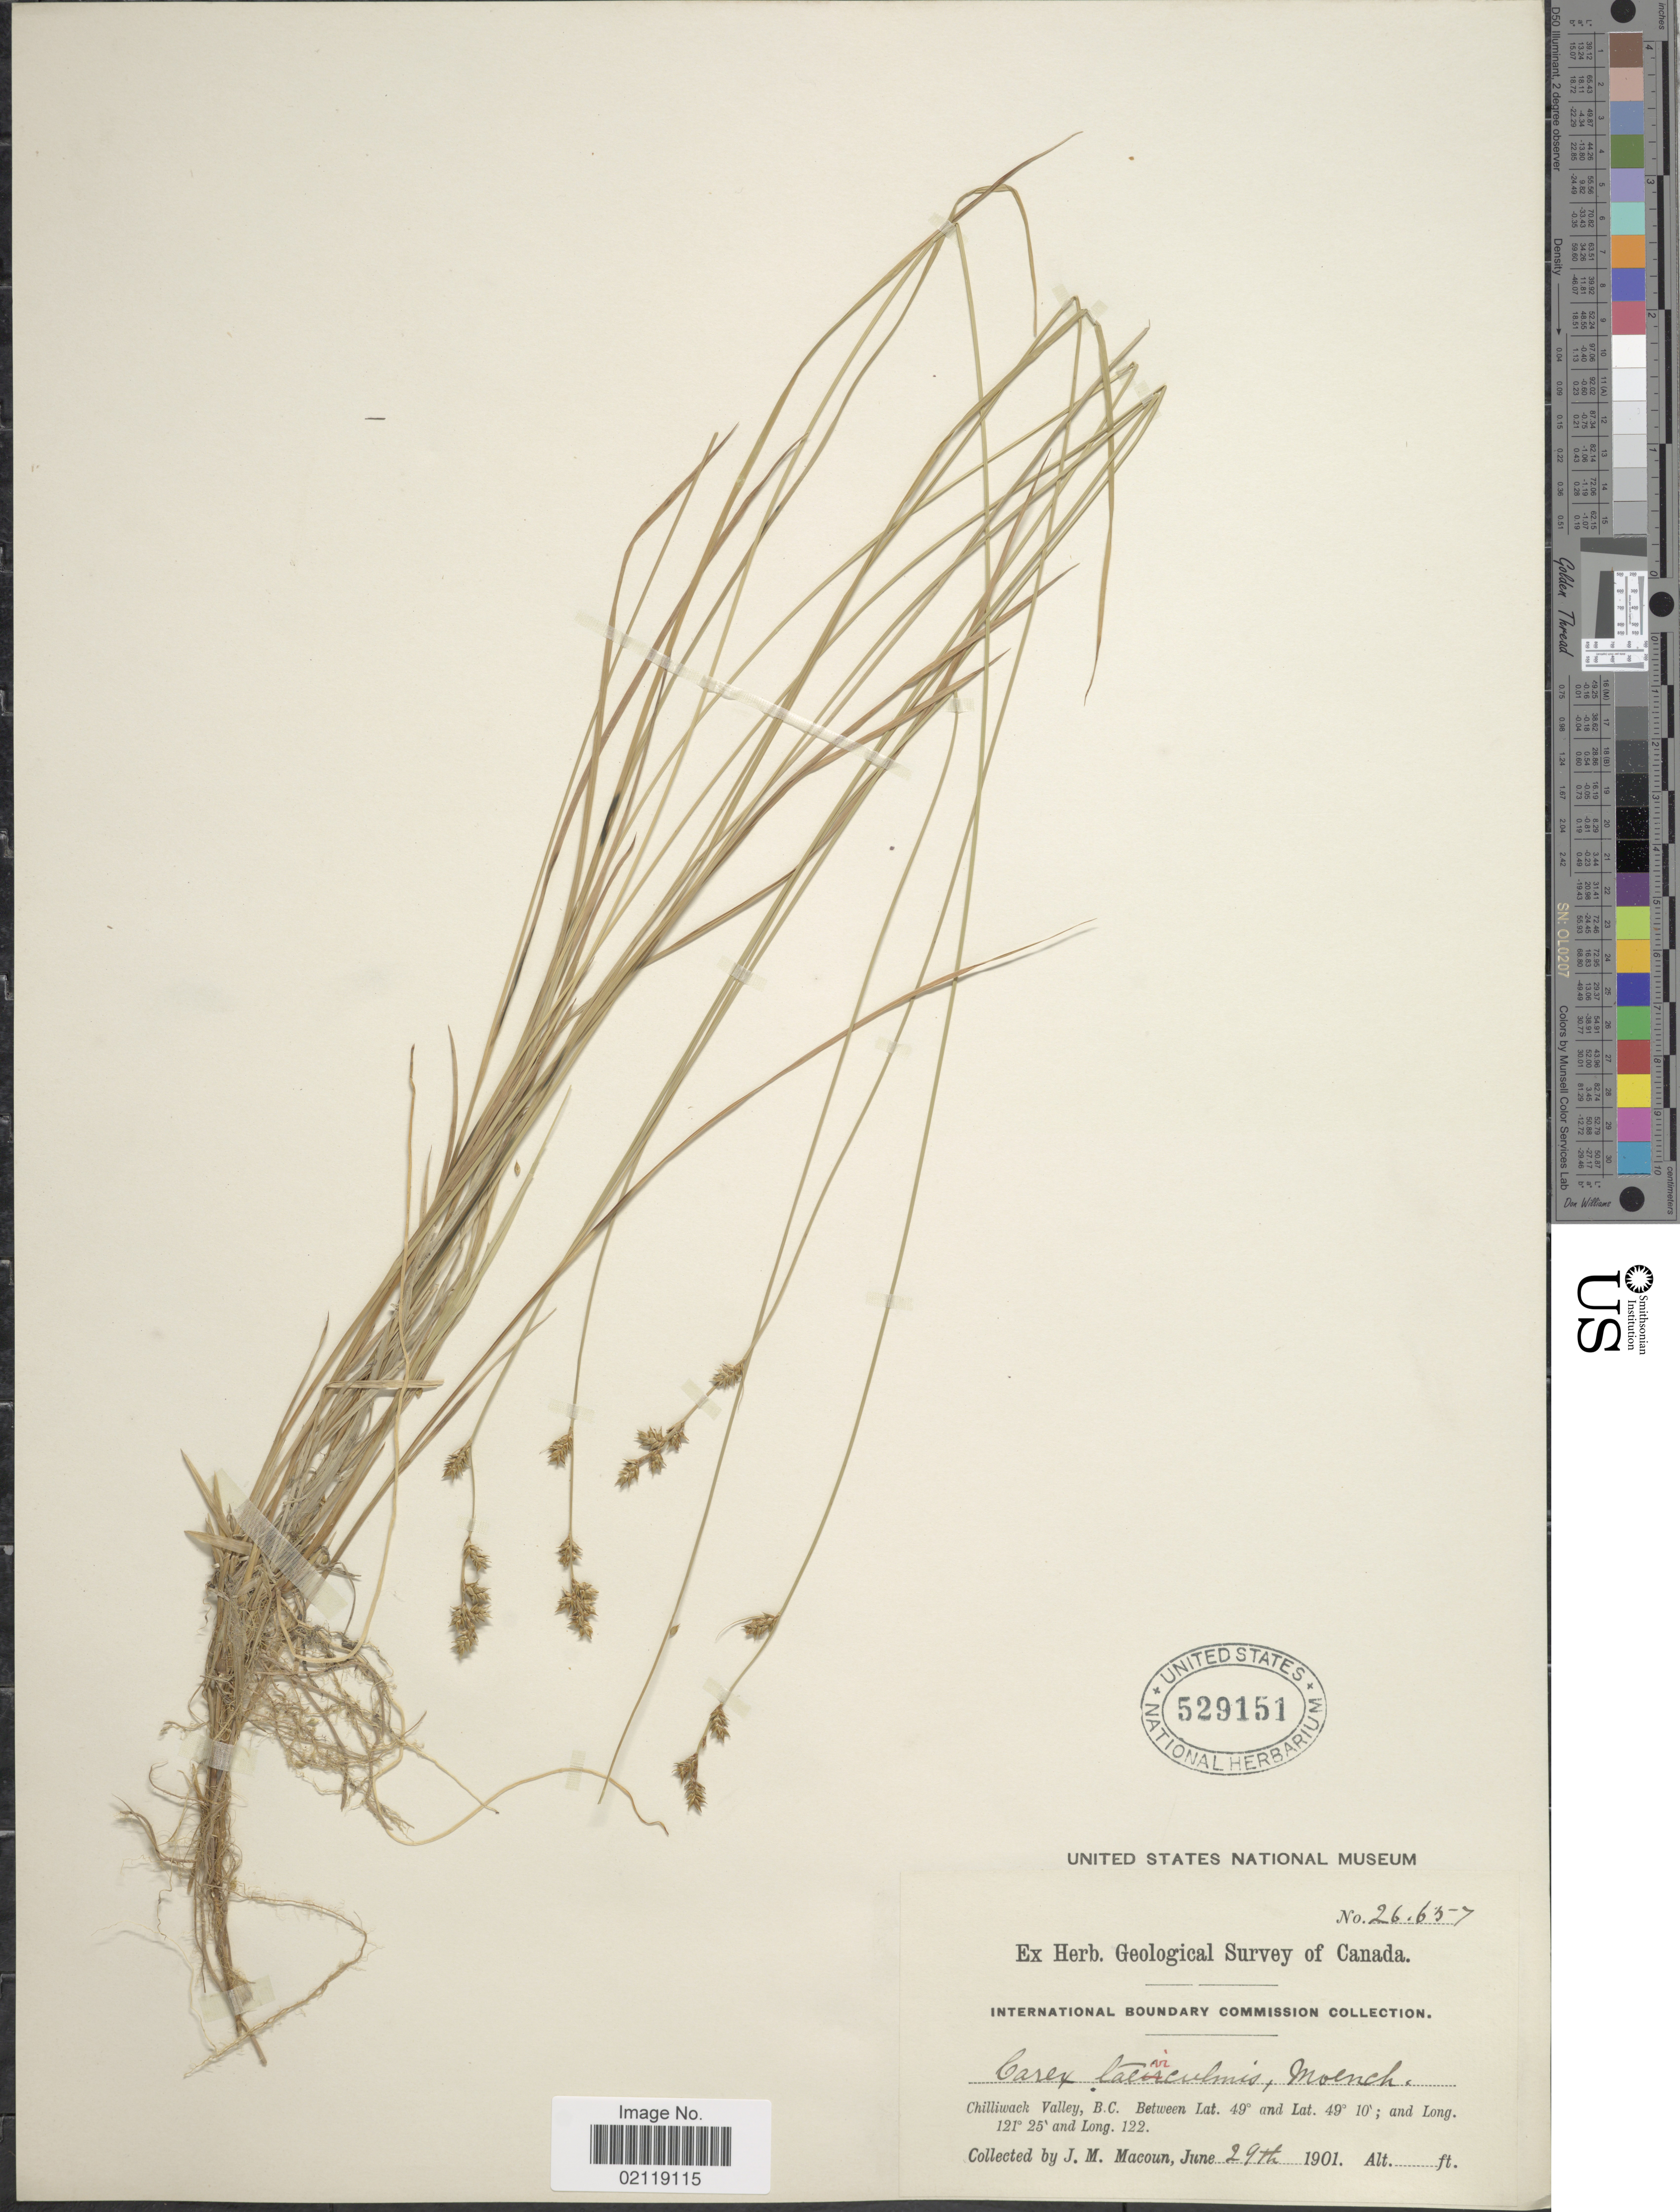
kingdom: Plantae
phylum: Tracheophyta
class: Liliopsida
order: Poales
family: Cyperaceae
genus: Carex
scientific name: Carex laeviculmis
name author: Meinsh.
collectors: J. M. Macoun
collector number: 26657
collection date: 1901-06-29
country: Canada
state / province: British Columbia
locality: Chilliwack Valley,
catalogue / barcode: US 529151